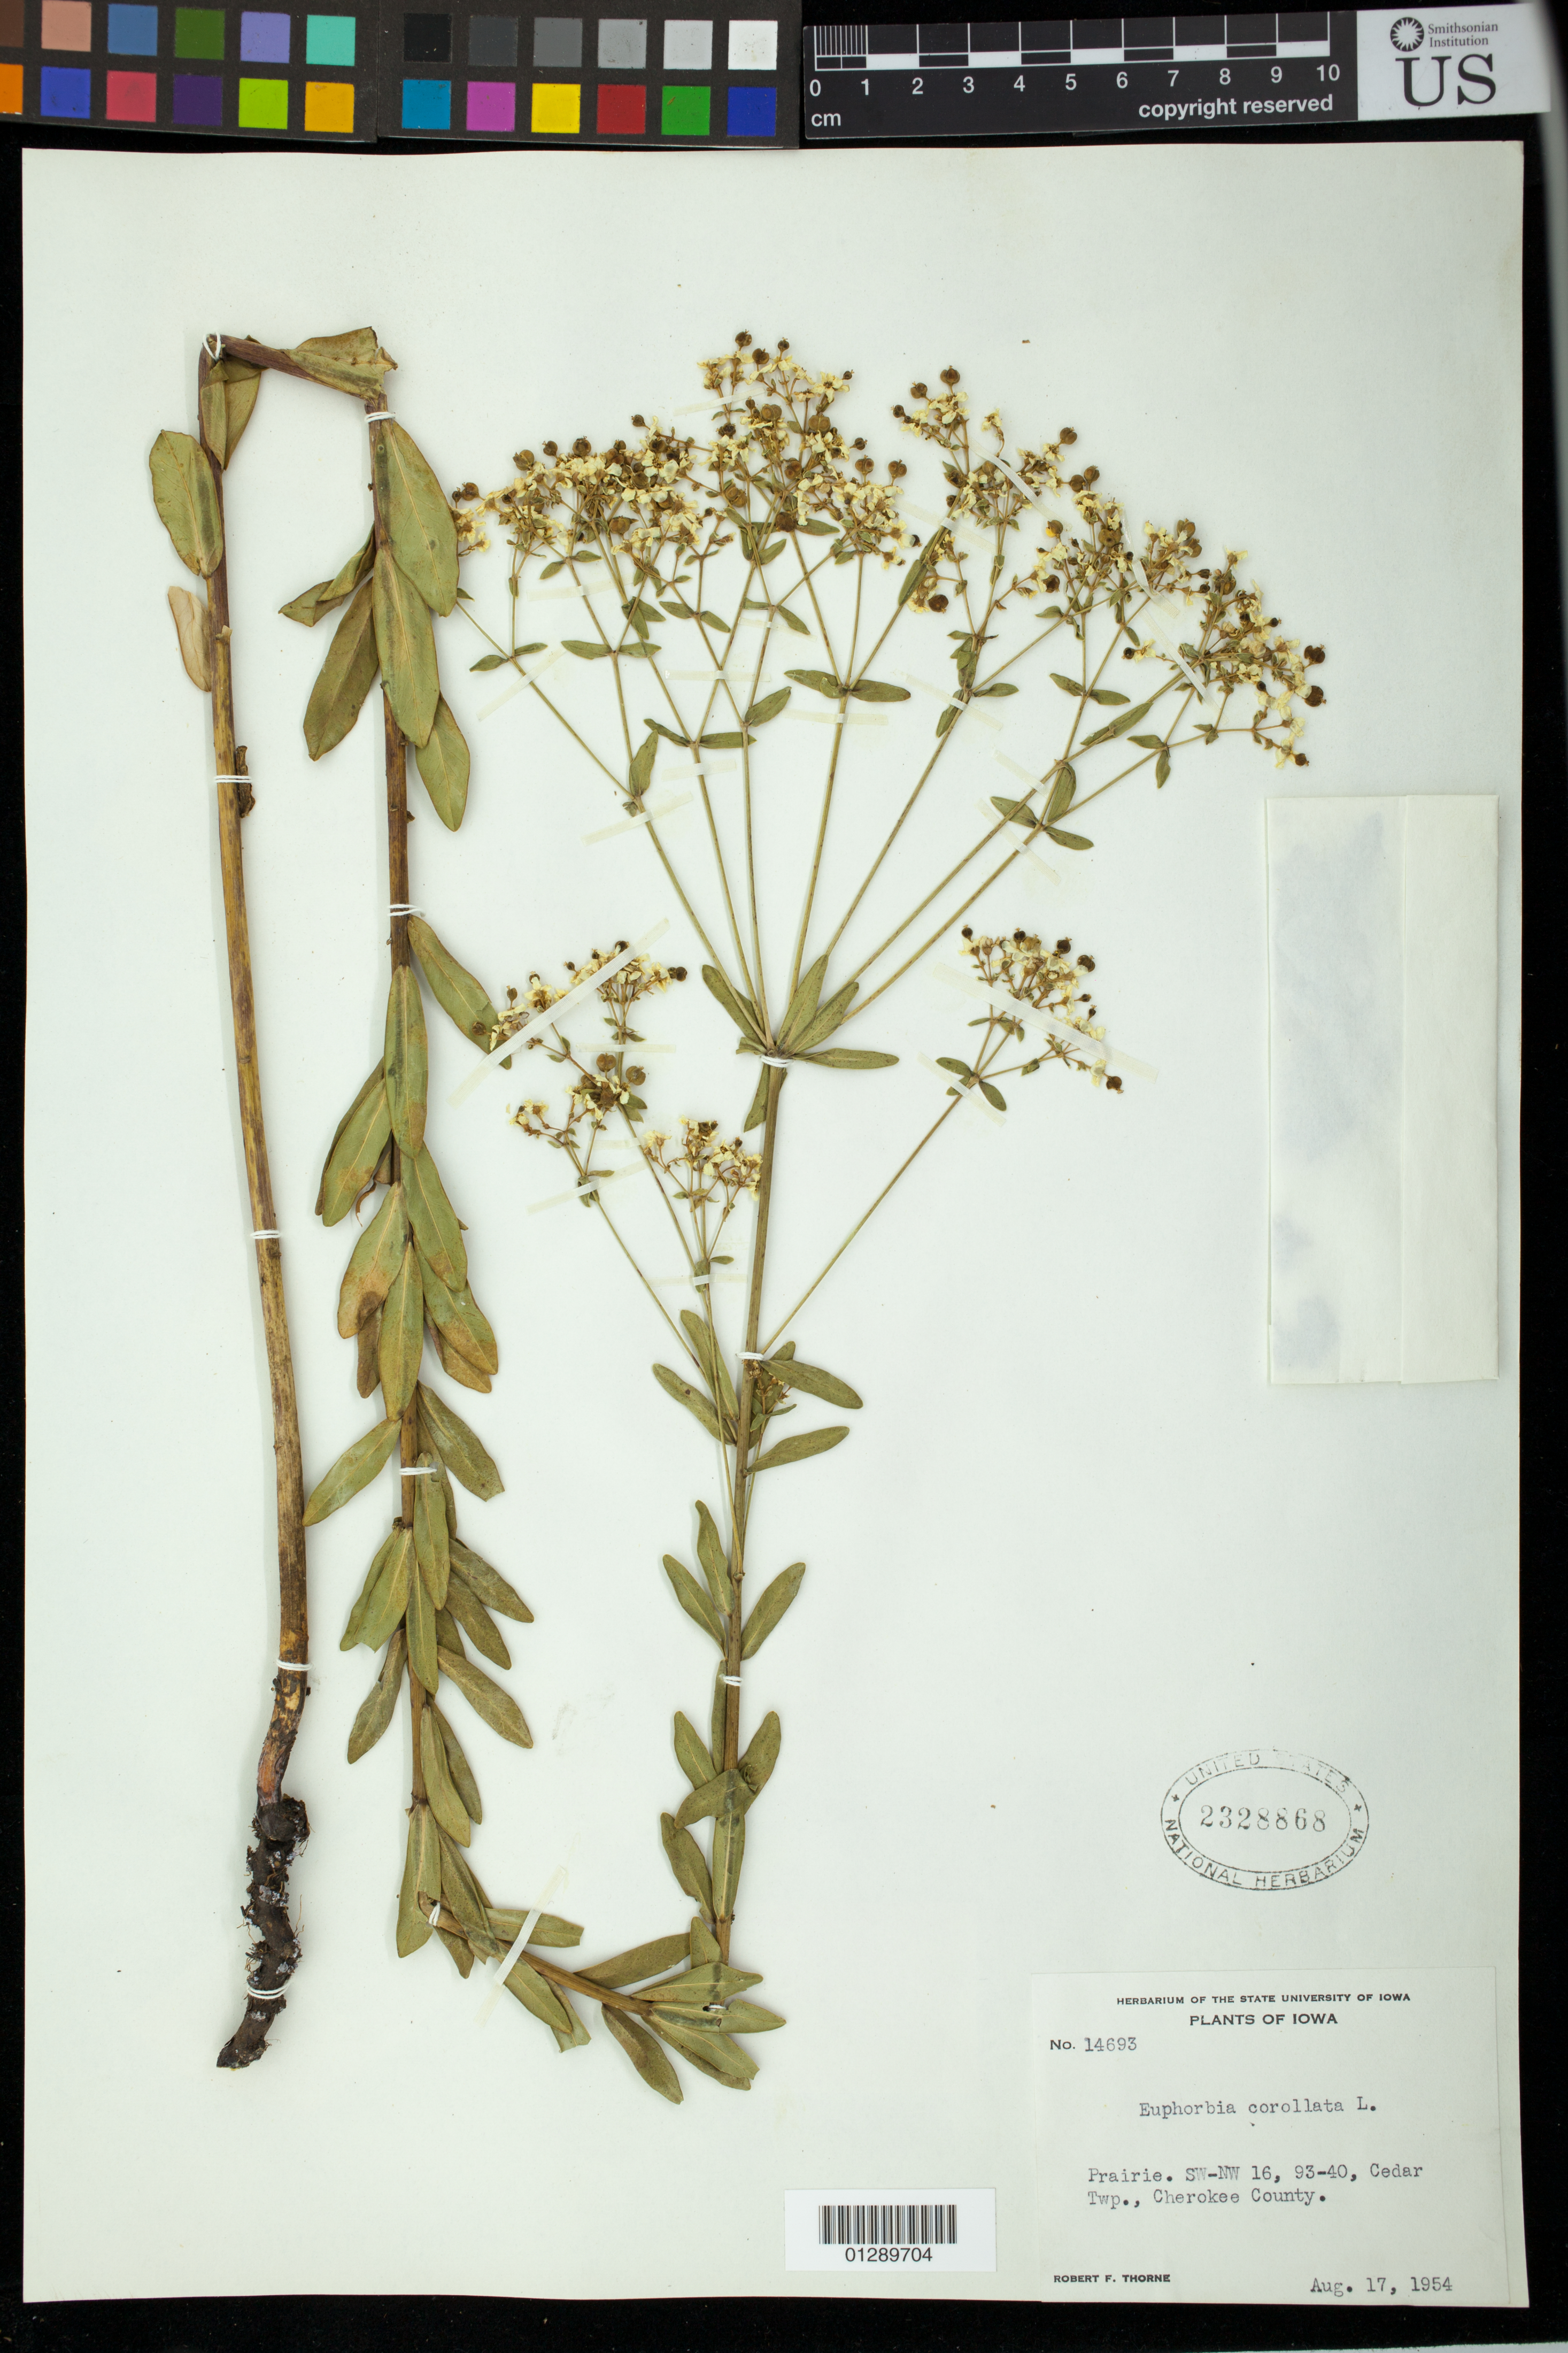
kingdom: Plantae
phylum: Tracheophyta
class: Magnoliopsida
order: Malpighiales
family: Euphorbiaceae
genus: Euphorbia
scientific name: Euphorbia corollata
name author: L.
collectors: R. F. Thorne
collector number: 14693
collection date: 1954-08-17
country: United States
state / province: Iowa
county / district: Cherokee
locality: Prairie. SW-NW 16, 93-40, Cedar Twp.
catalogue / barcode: US 2328868